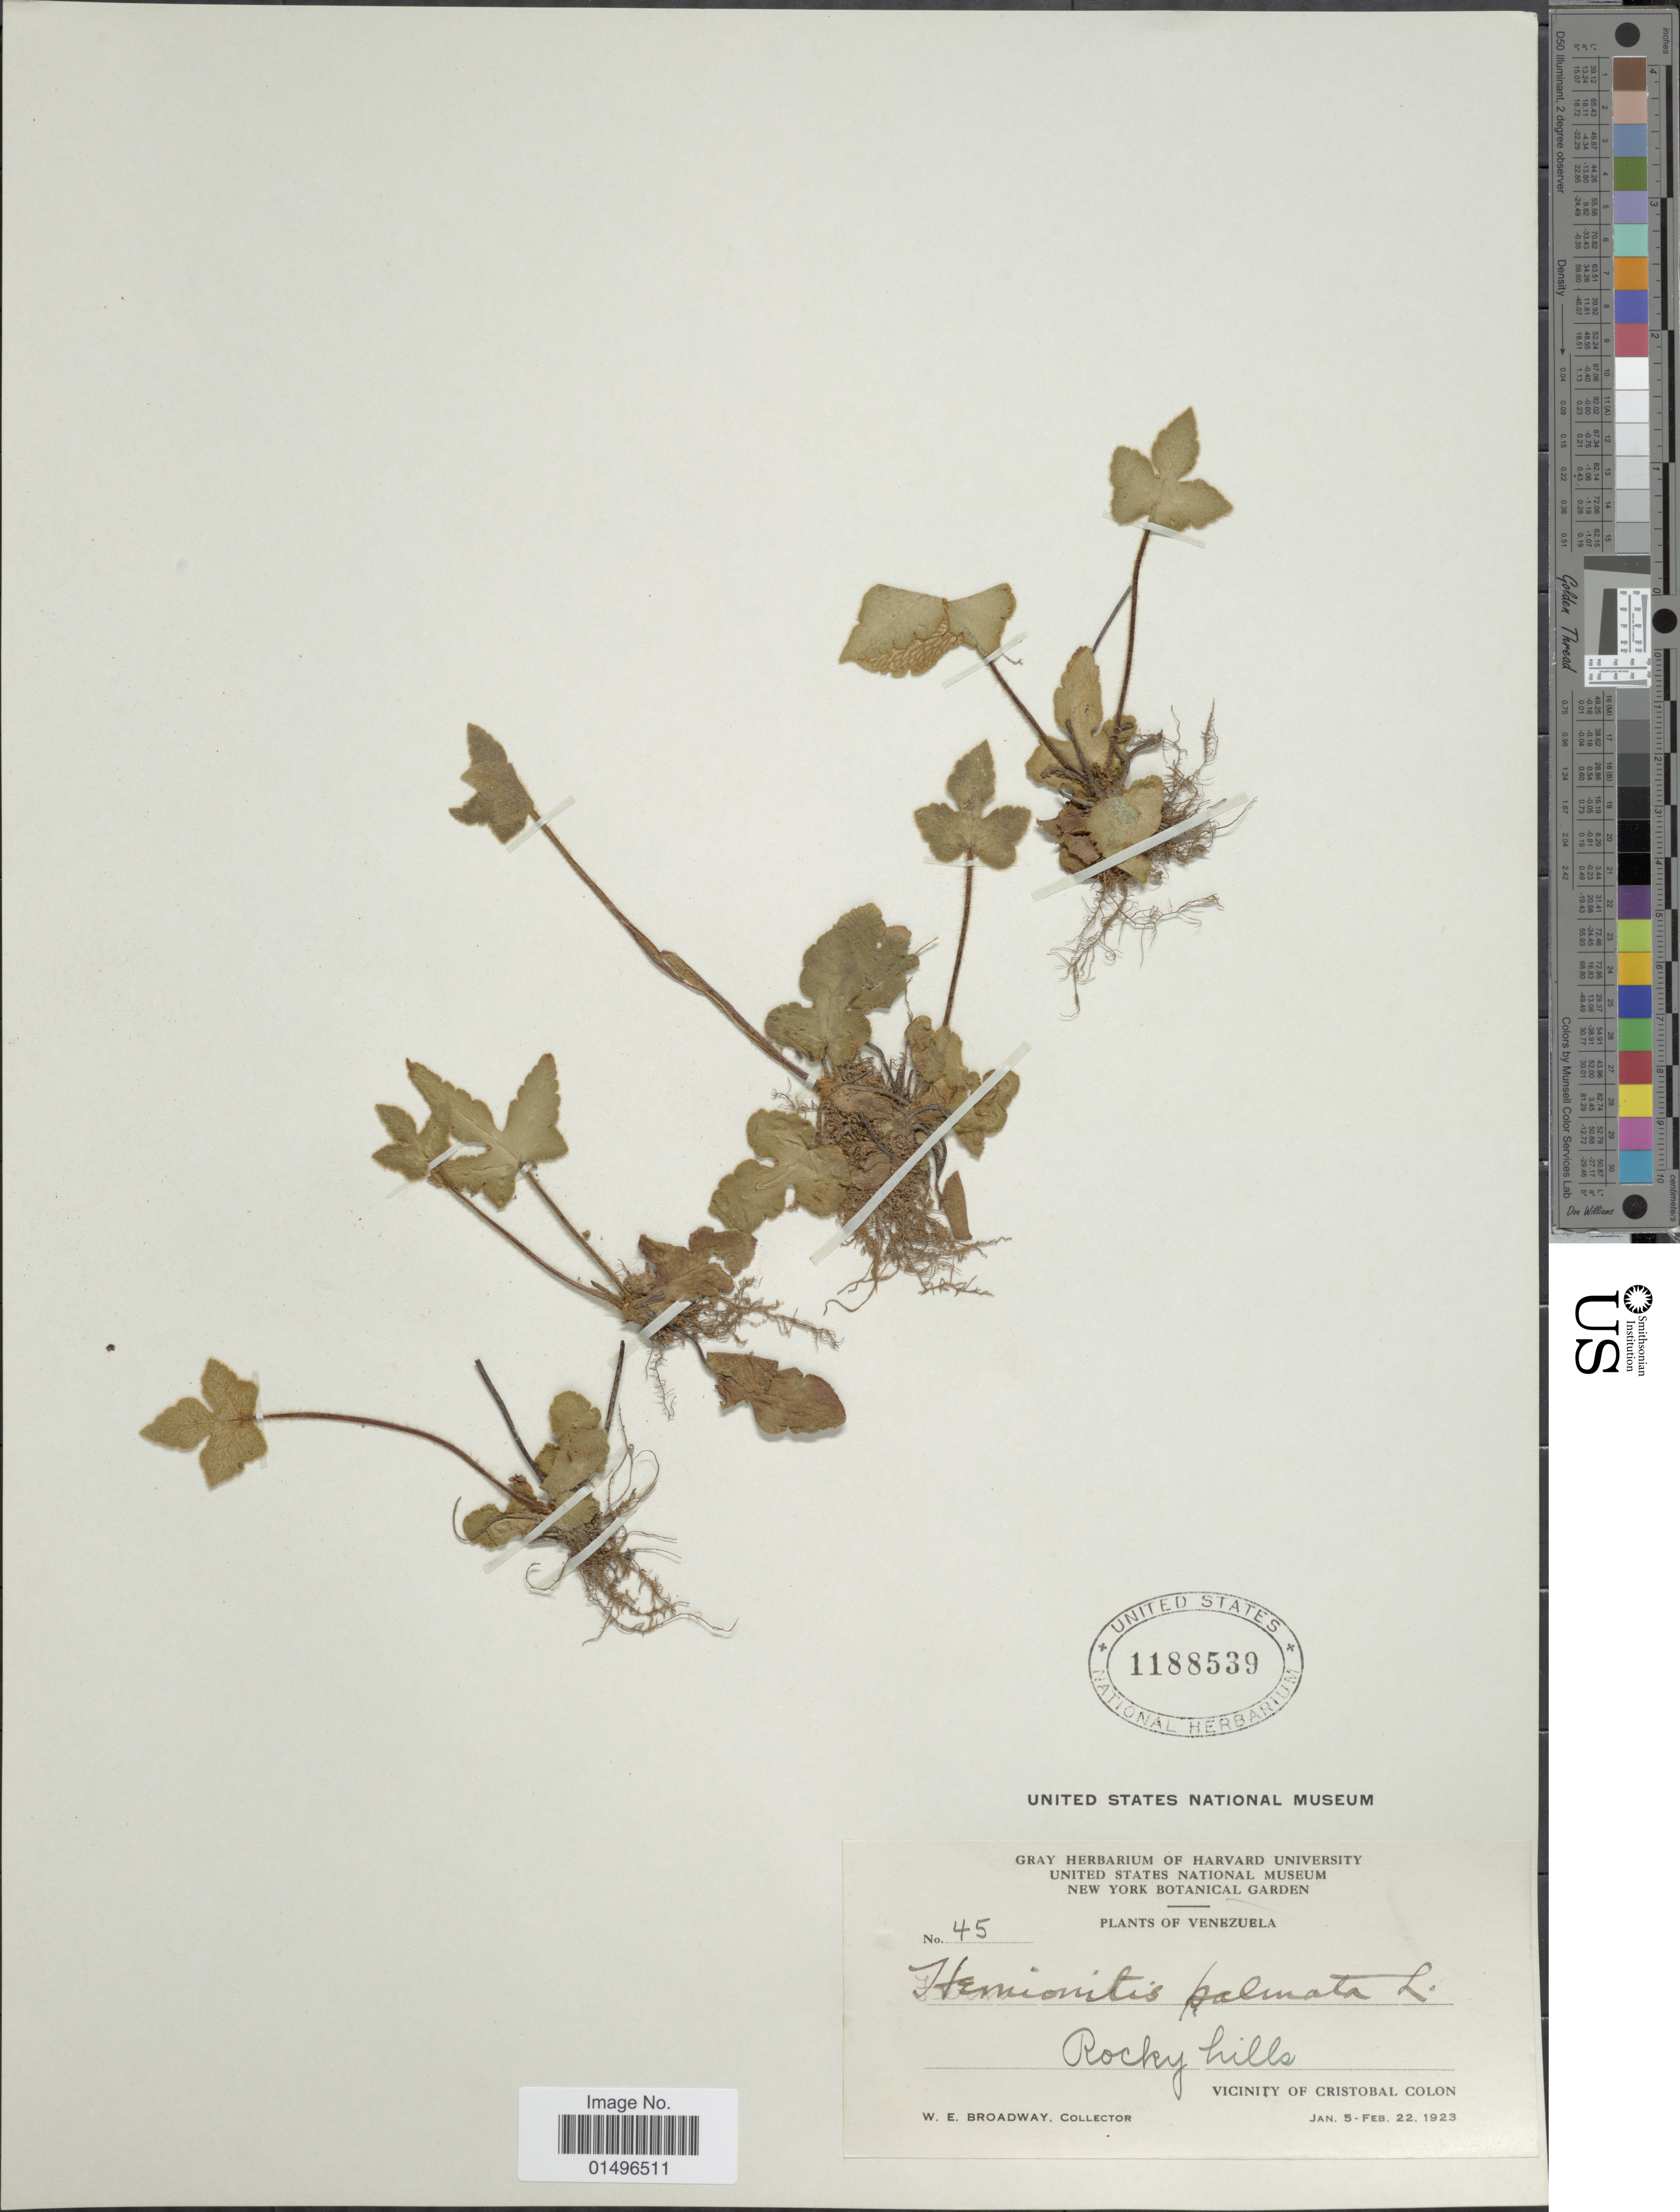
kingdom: Plantae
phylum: Tracheophyta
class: Polypodiopsida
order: Polypodiales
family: Pteridaceae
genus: Hemionitis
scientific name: Hemionitis palmata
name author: L.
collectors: W. E. Broadway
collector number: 45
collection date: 1923-01-05/1923-02-22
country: Venezuela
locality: Venezuela, Vicinity of Cristobal Colon.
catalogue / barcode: US 1188539